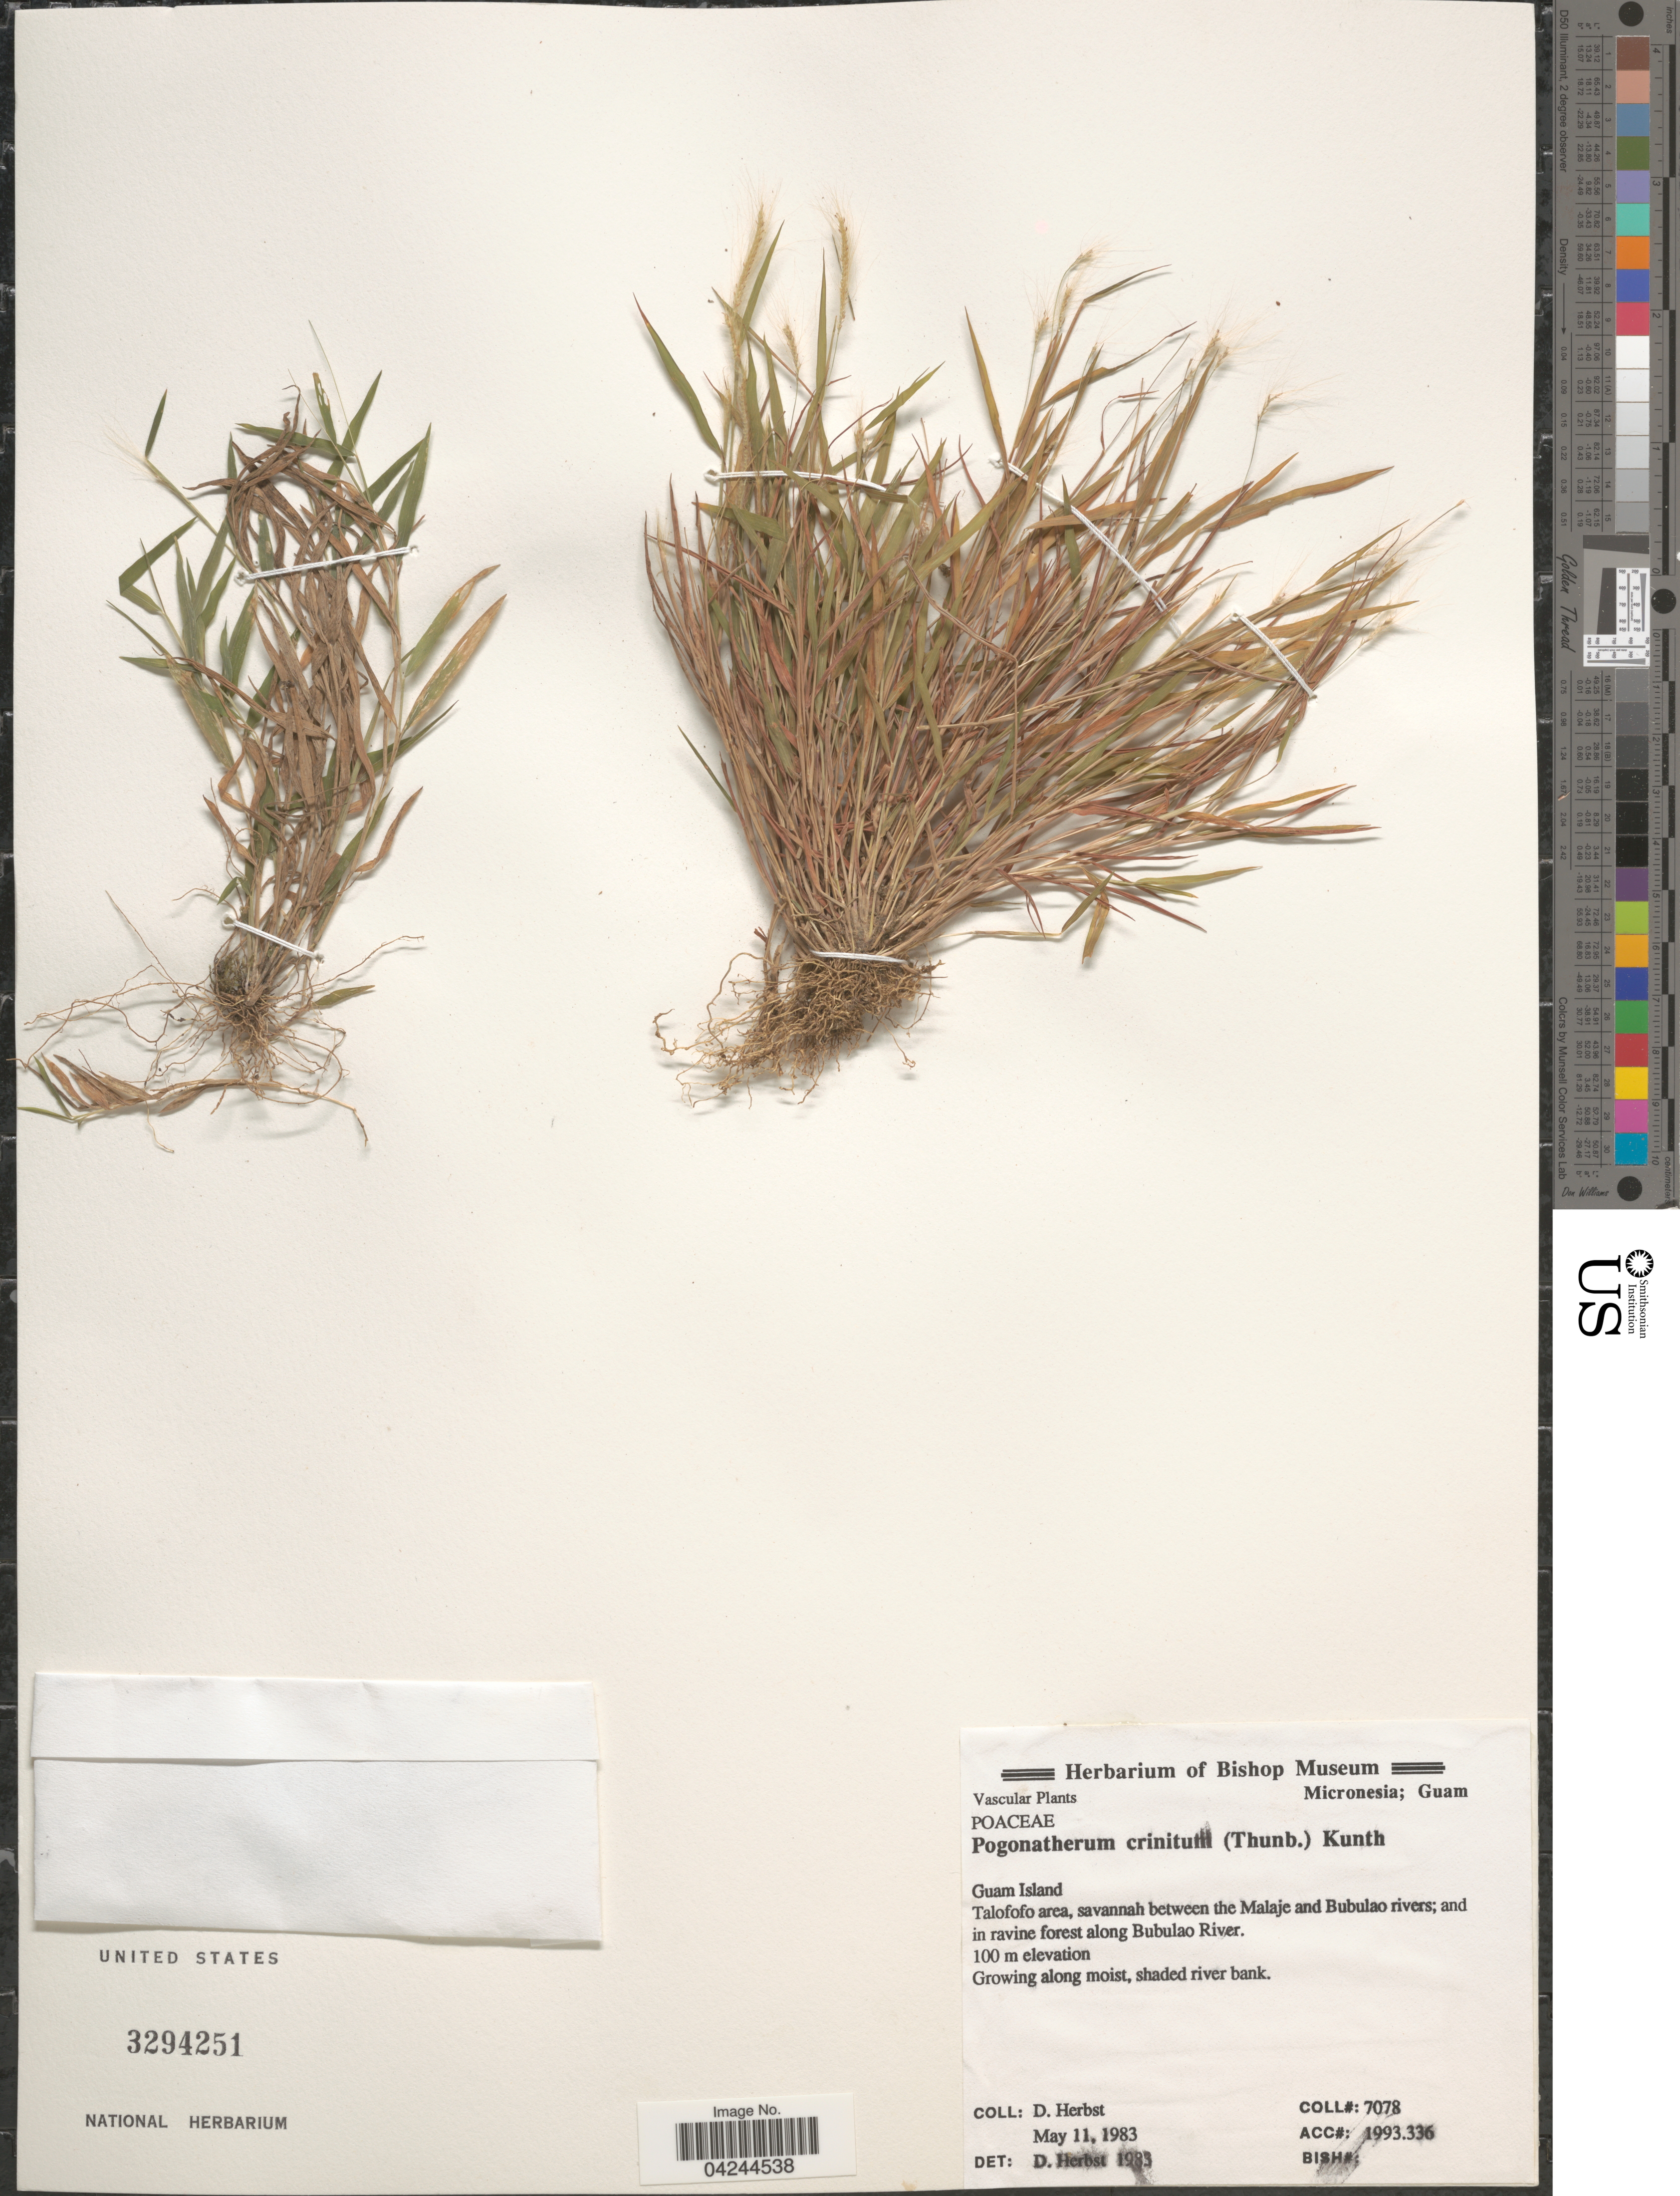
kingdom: Plantae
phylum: Tracheophyta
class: Liliopsida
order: Poales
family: Poaceae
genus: Pogonatherum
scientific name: Pogonatherum crinitum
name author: (Thunb.) Kunth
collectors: D. Herbst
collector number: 7078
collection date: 1983-05-11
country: Guam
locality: Micronesia. Guam Island. Talofofo area, savannah between the Malaje and Bubulao rivers; and in ravine forest along Bubulao River. Growing along moist, shaded river bank.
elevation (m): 100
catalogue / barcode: US 3294251